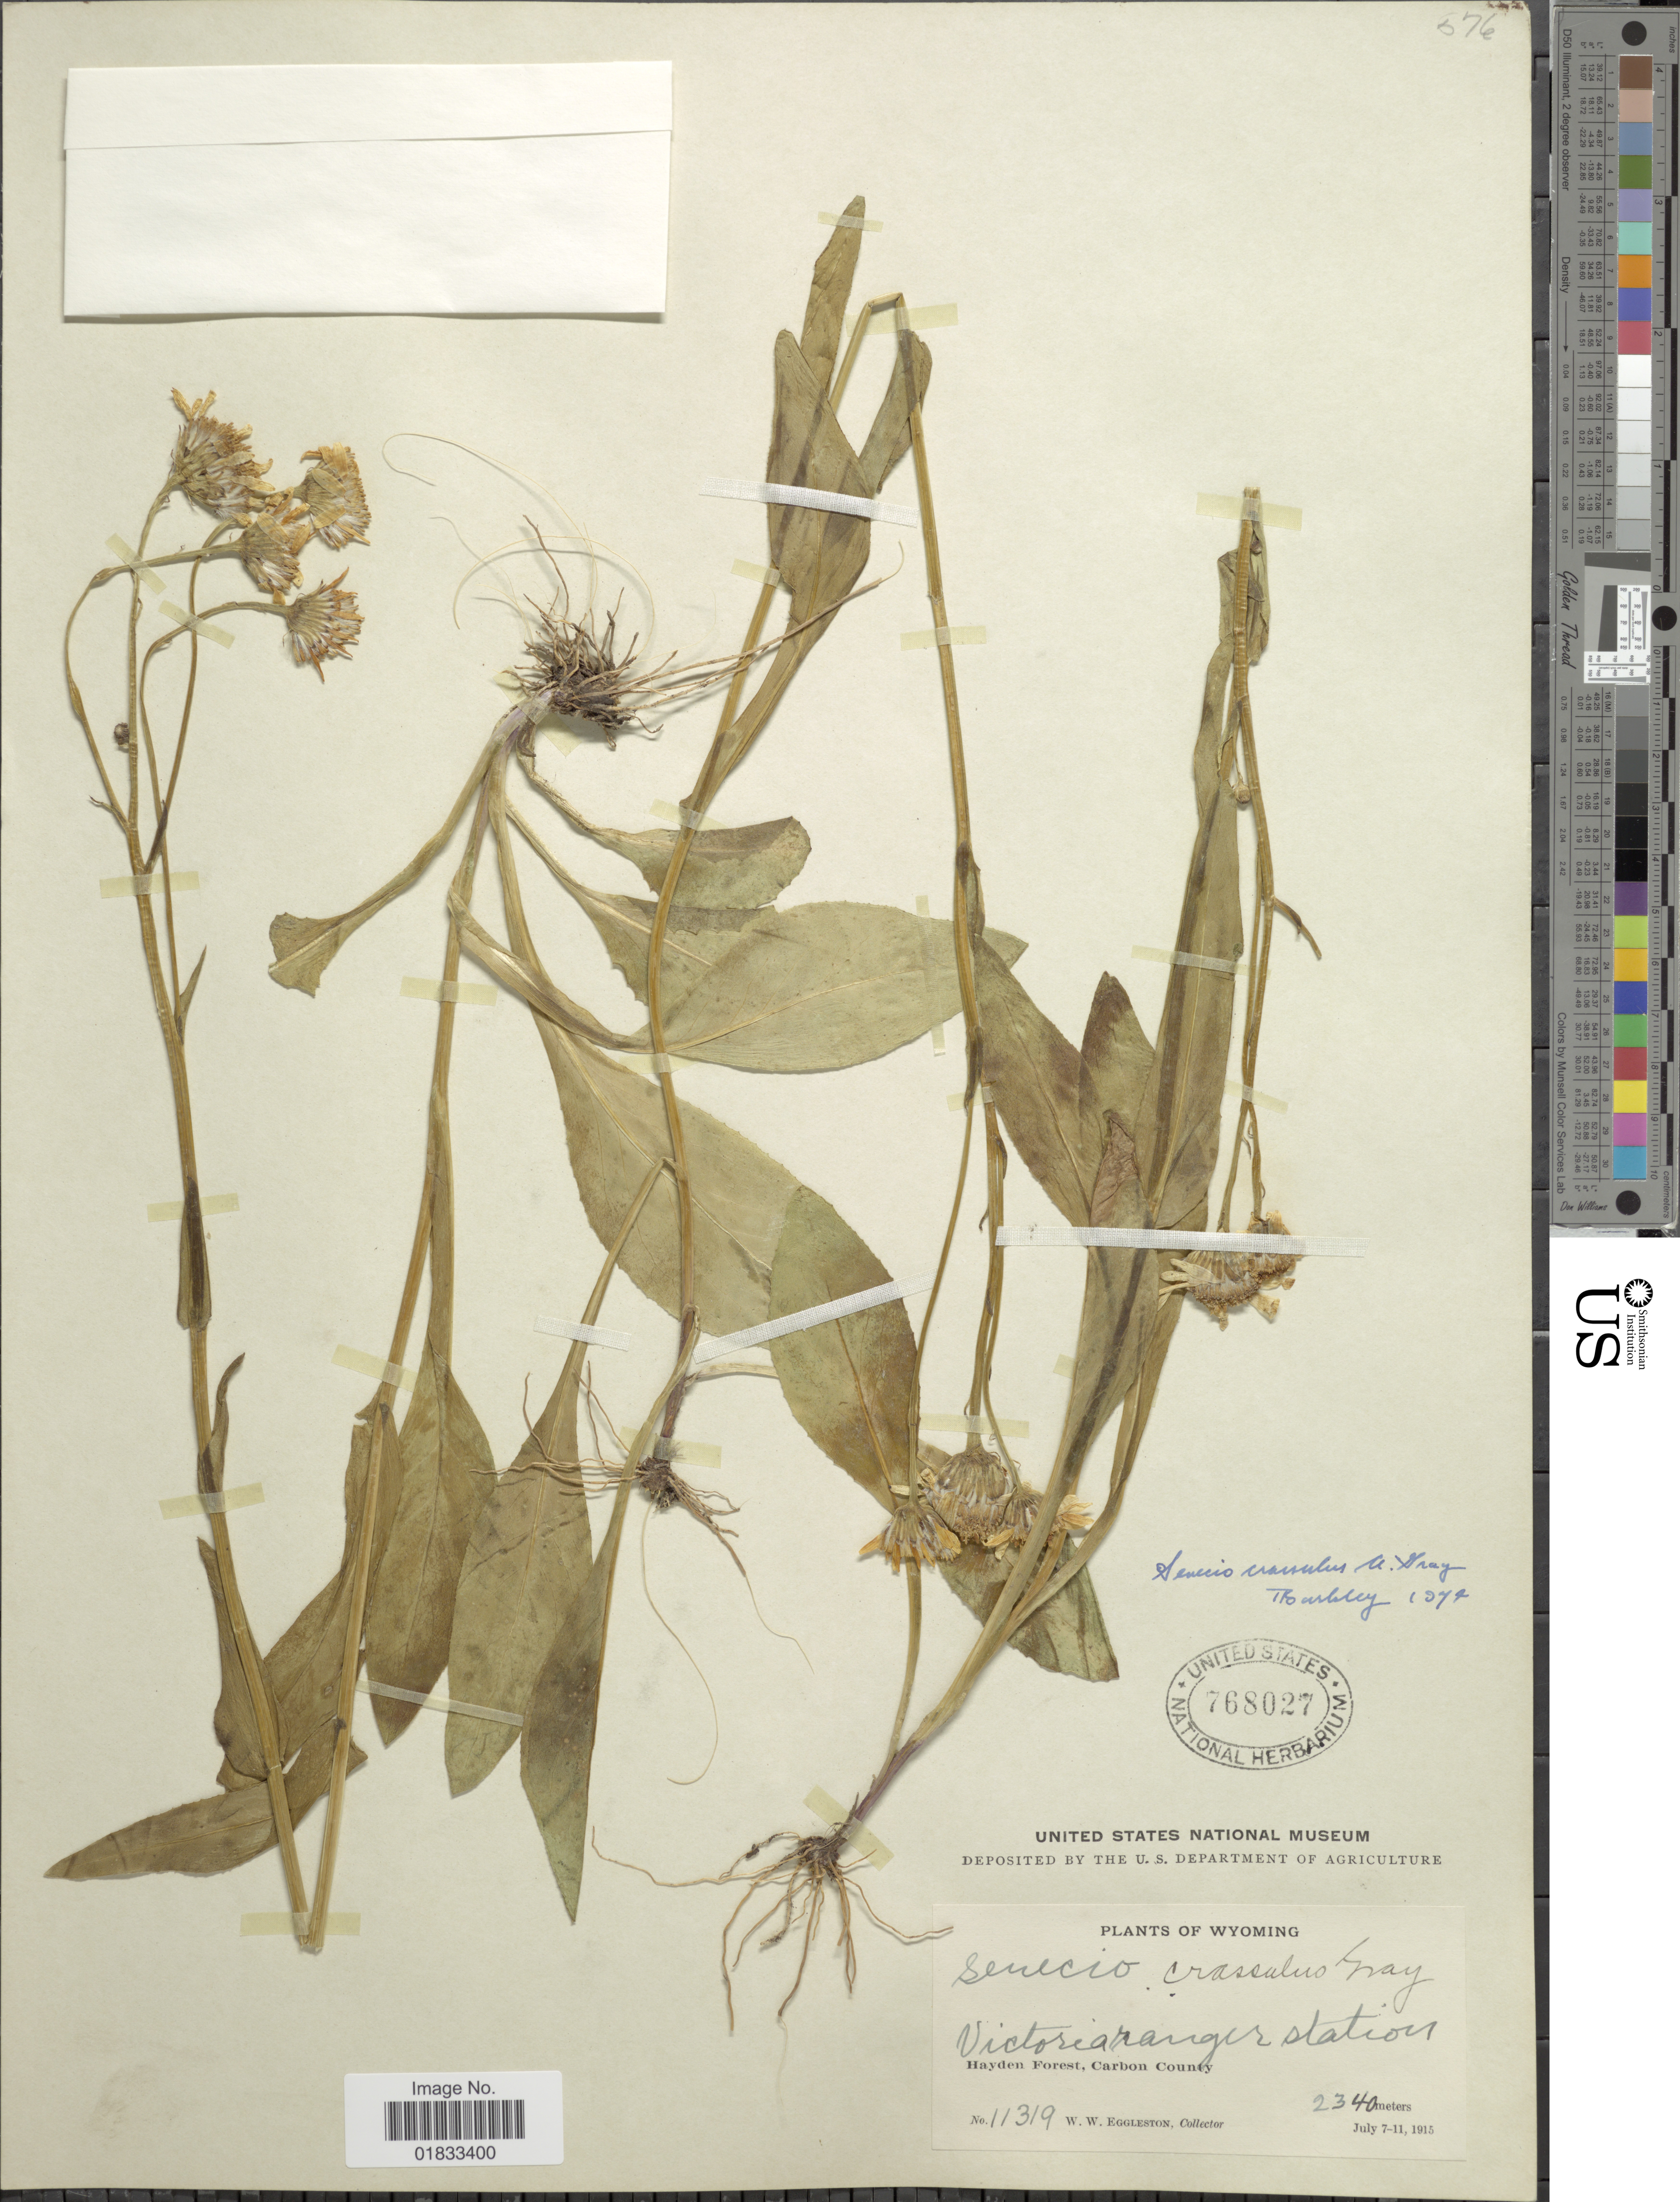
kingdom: Plantae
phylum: Tracheophyta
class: Magnoliopsida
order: Asterales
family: Asteraceae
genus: Senecio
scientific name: Senecio crassulus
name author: A. Gray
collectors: W. W. Eggleston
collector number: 11319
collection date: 1915-07-07/1915-07-11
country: United States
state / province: Wyoming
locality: Victoria Ranger Station, Hayden Forest, Carbon County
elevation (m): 2340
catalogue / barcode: US 768027